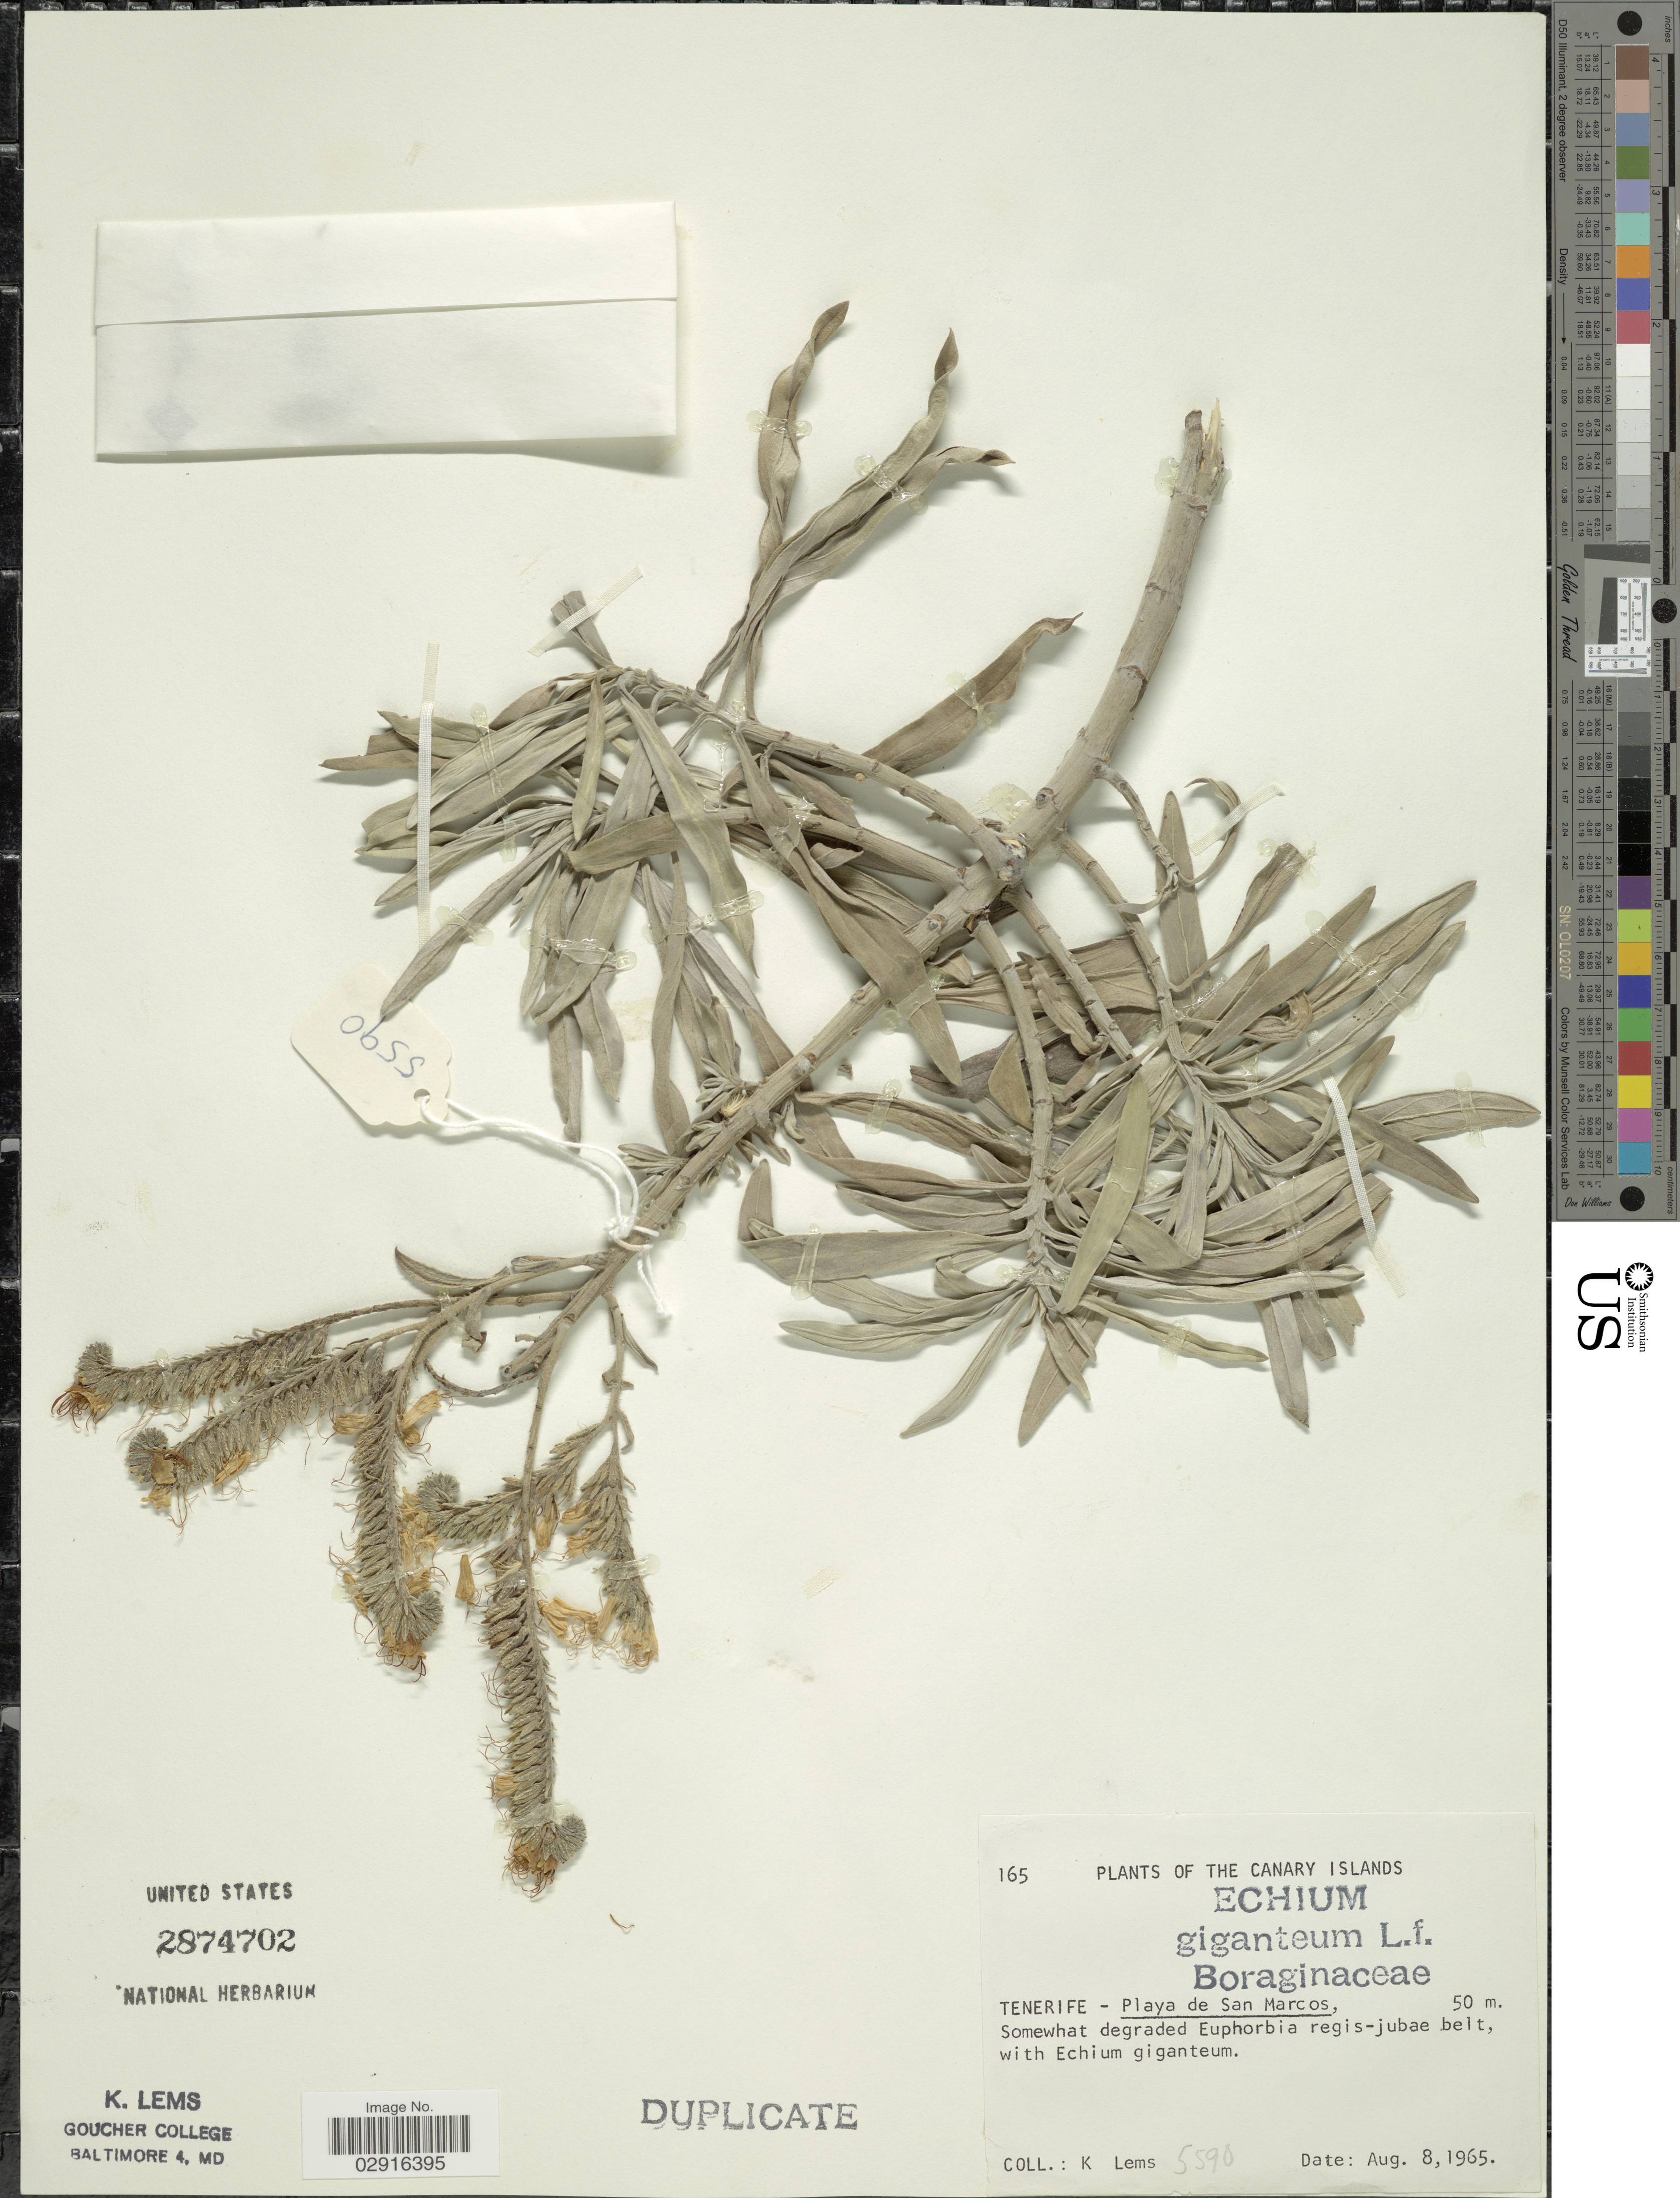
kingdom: Plantae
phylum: Tracheophyta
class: Magnoliopsida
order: Boraginales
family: Boraginaceae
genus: Echium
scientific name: Echium giganteum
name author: L. f.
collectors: K. Lems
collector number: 5590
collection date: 1965-08-08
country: Spain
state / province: Canarias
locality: Canary Islands. Tenerife - Playa de San Marcos.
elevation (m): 50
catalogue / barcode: US 2874702